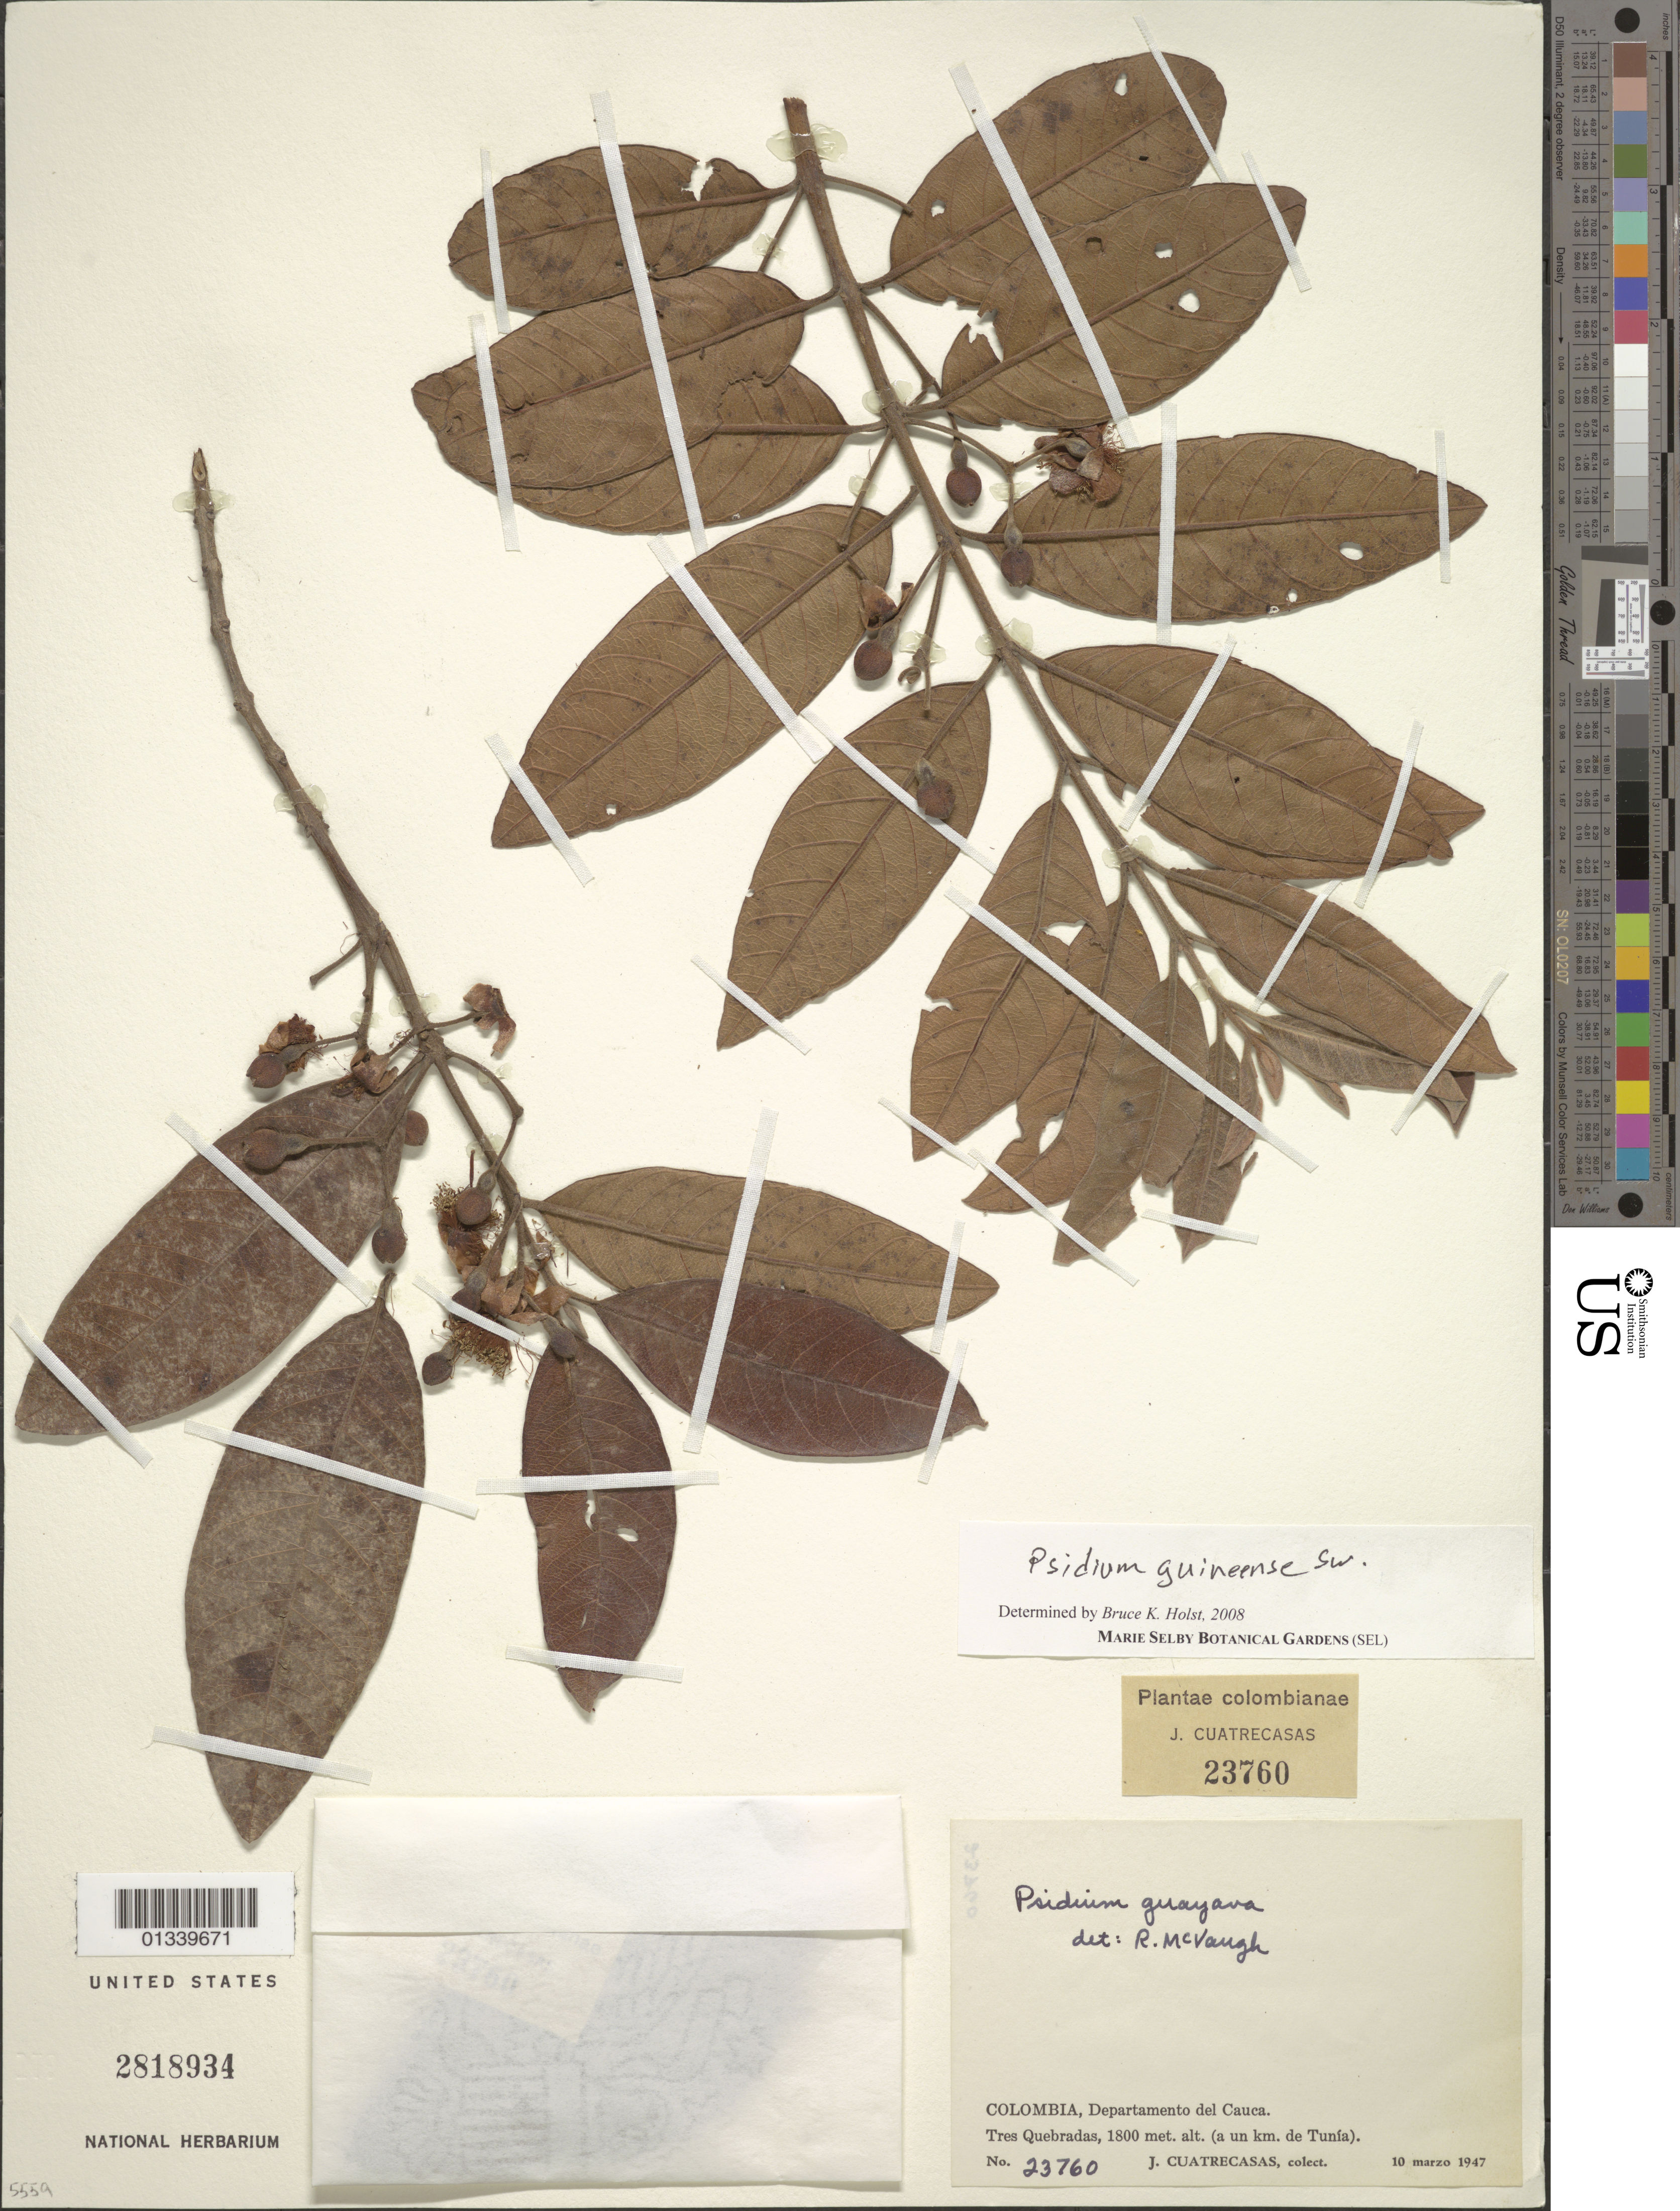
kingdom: Plantae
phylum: Tracheophyta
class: Magnoliopsida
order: Myrtales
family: Myrtaceae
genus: Psidium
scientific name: Psidium guianense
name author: Pers.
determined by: Holst, Bruce K.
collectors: J. Cuatrecasas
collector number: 23760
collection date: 1947-03-10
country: Colombia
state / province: Valle del Cauca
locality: Tres Quebradas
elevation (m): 1800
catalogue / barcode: US 2818934